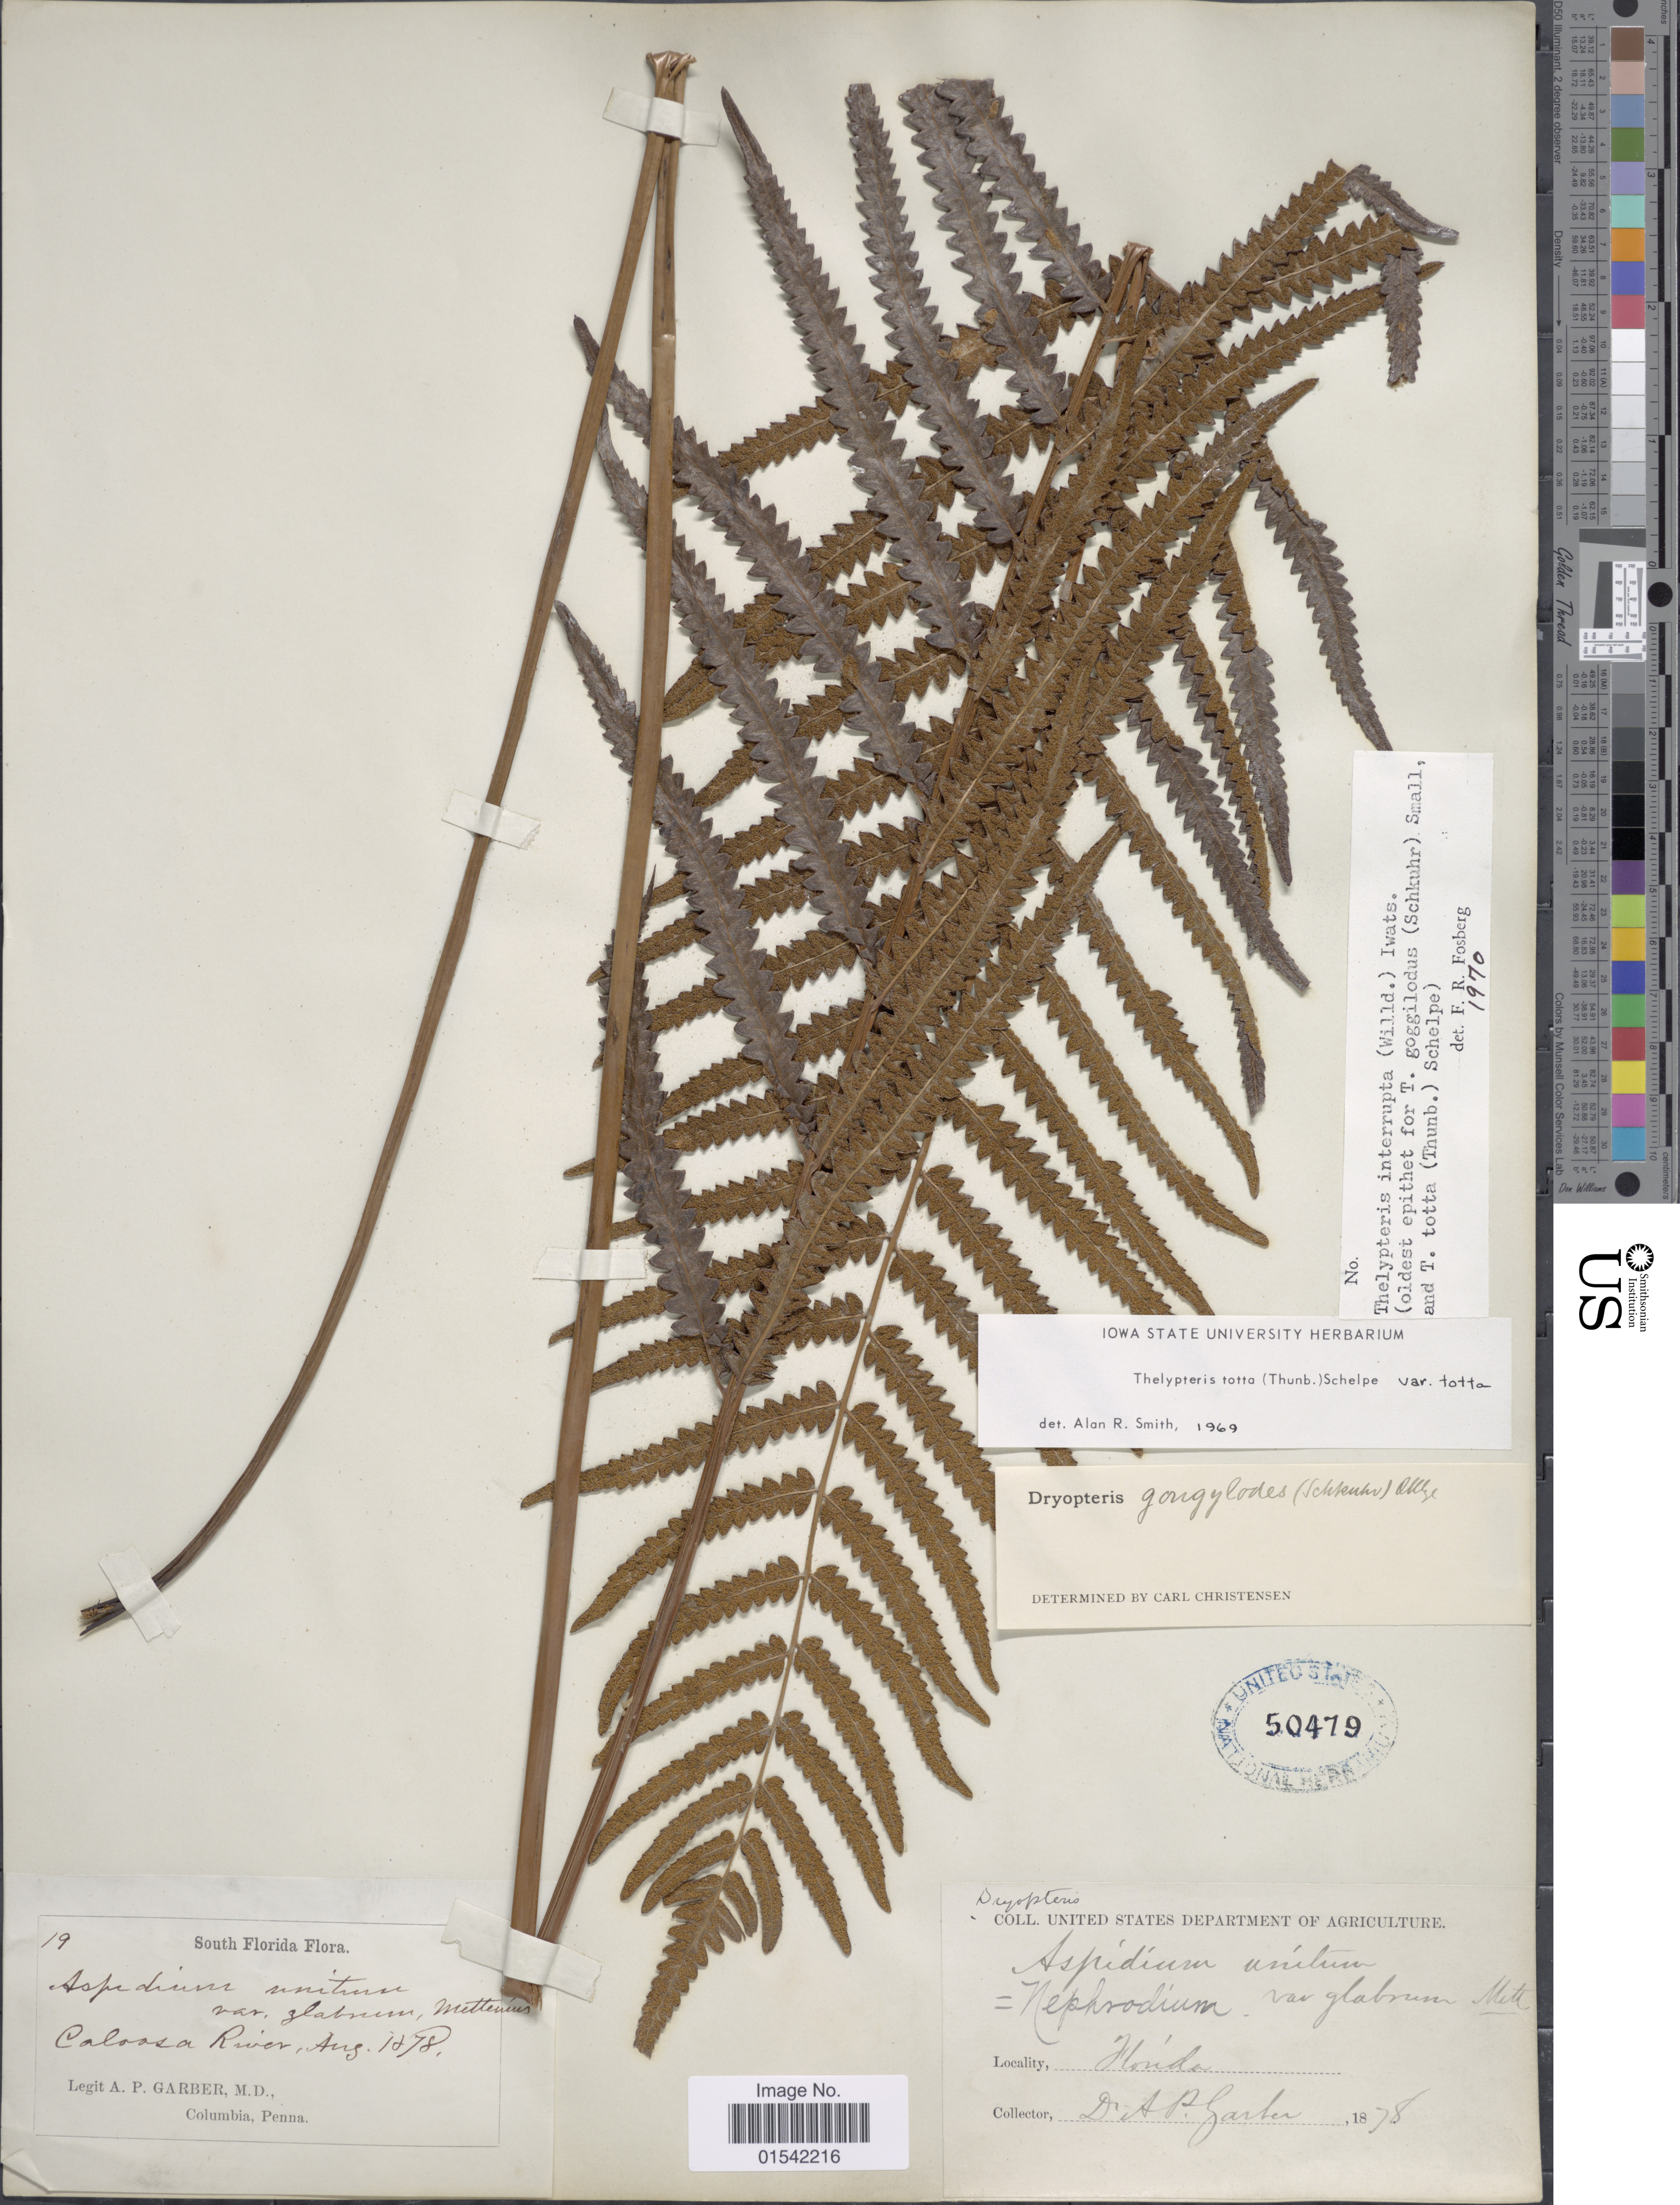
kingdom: Plantae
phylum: Tracheophyta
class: Polypodiopsida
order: Polypodiales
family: Thelypteridaceae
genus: Cyclosorus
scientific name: Cyclosorus interruptus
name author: (Willd.) H. Itô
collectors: A. P. Garber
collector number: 19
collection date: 1878-08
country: United States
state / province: Florida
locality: Caloosa River, South Florida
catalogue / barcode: US 50479